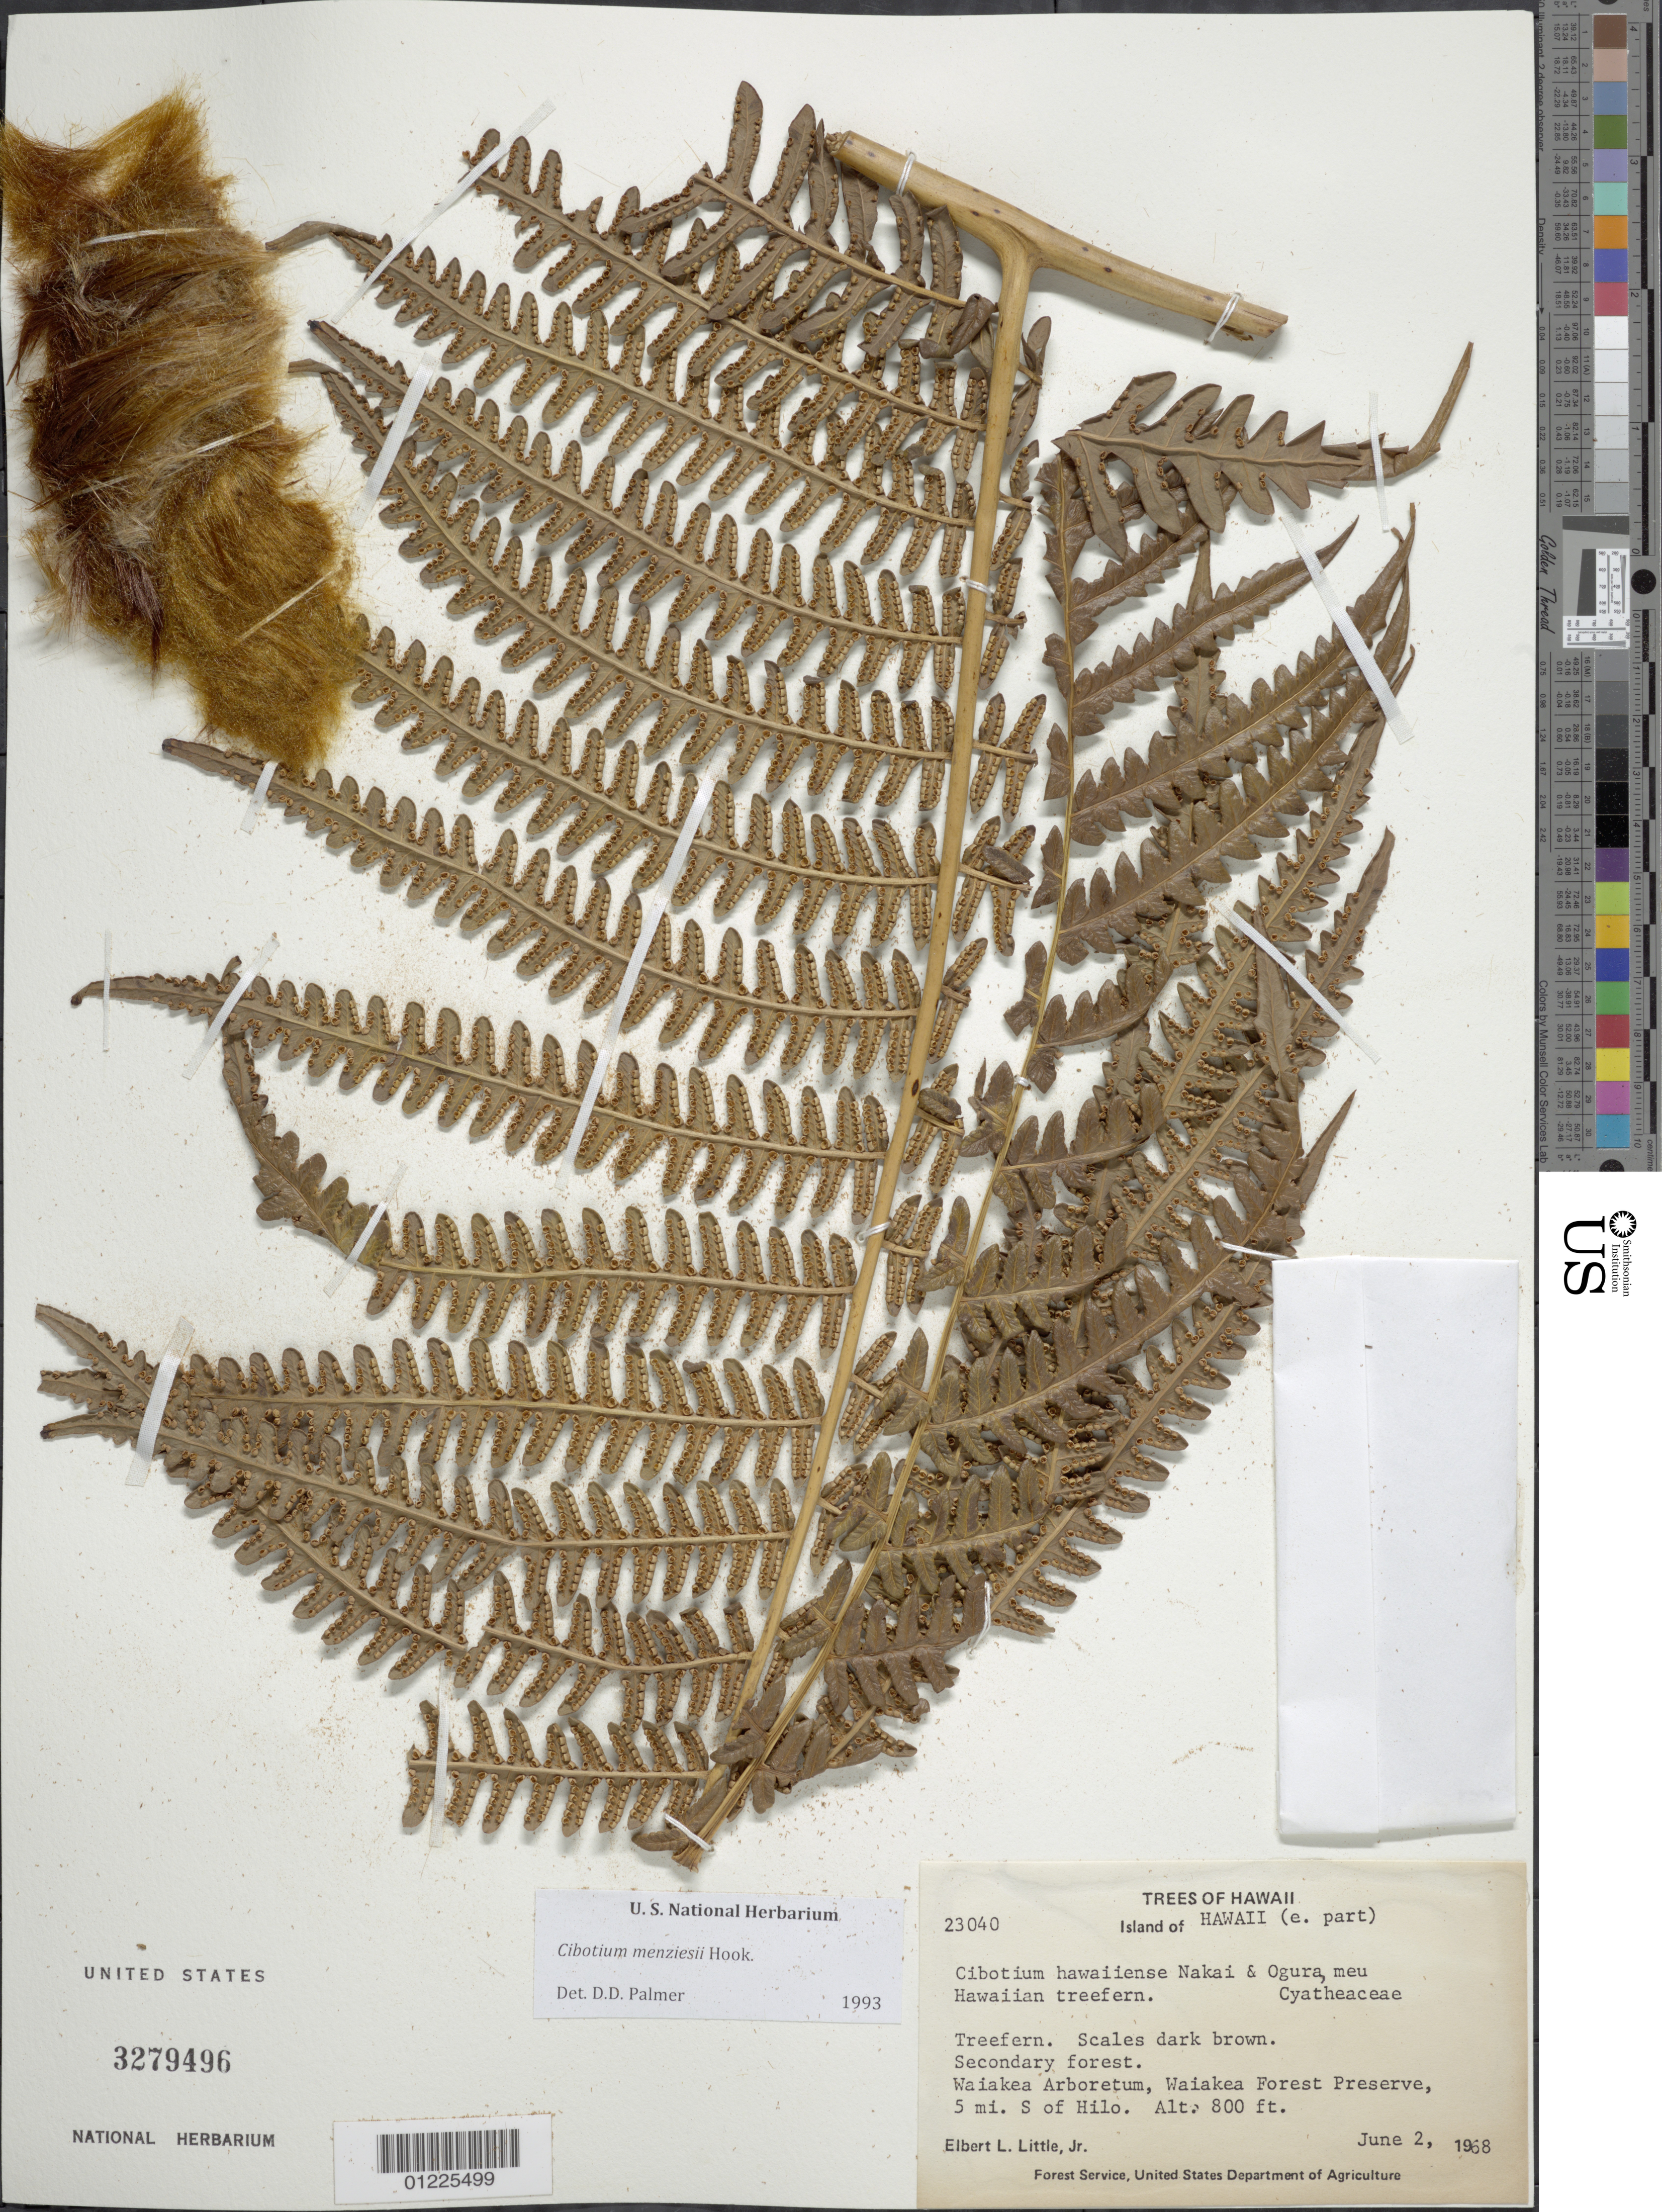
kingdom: Plantae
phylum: Tracheophyta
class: Polypodiopsida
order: Cyatheales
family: Cibotiaceae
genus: Cibotium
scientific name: Cibotium menziesii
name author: Hook.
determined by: Palmer, D. D.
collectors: E. L. Little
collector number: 23040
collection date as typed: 2 Jun 1968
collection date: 1968-06-02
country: United States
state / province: Hawaii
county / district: Hawaii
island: Hawaii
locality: E part of Hawaii, Waiakea Arboretum, Waiakea Forest Preserve, 5 mi S of Hilo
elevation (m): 244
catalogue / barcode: US 3279496